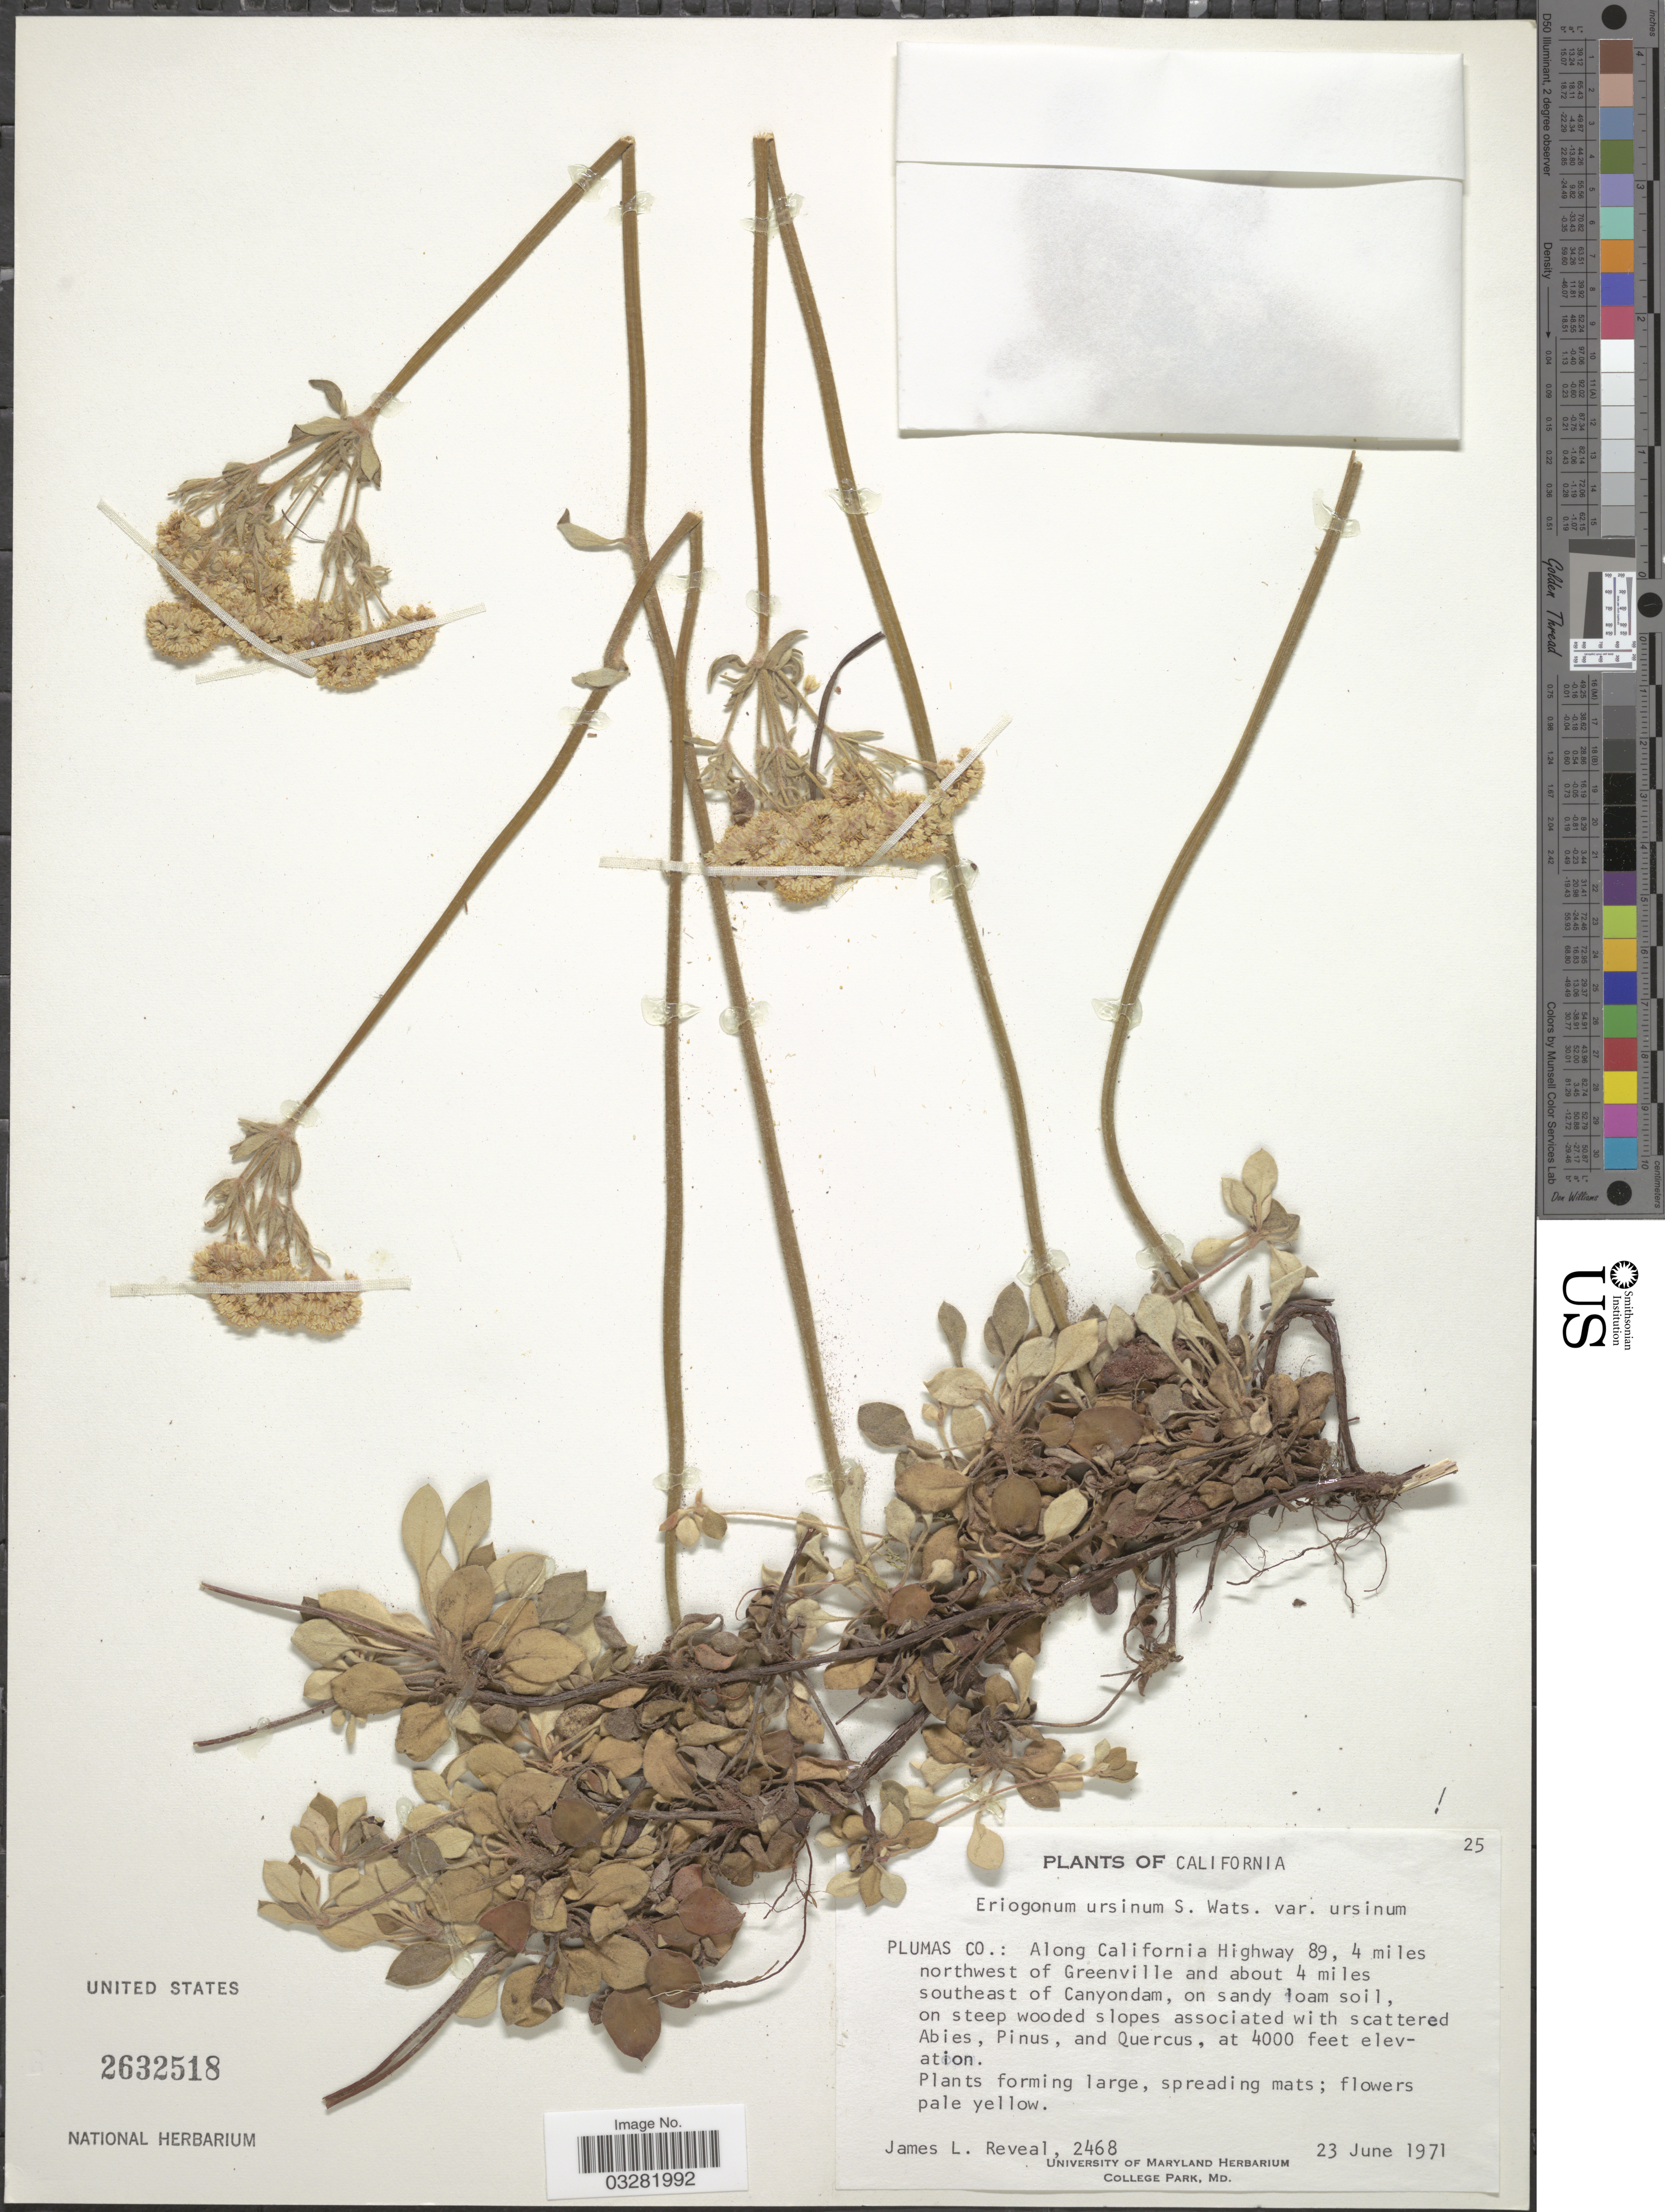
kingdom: Plantae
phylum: Tracheophyta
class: Magnoliopsida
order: Caryophyllales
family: Polygonaceae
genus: Eriogonum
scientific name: Eriogonum ursinum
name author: S. Watson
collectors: J. L. Reveal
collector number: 2468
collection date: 1971-06-23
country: United States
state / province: California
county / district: Plumas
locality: Plumas Co.: Along California Highway 89, 4 miles northwest of Greenville and about 4 miles southeast of Canyondam.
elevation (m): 1219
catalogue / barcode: US 2632518